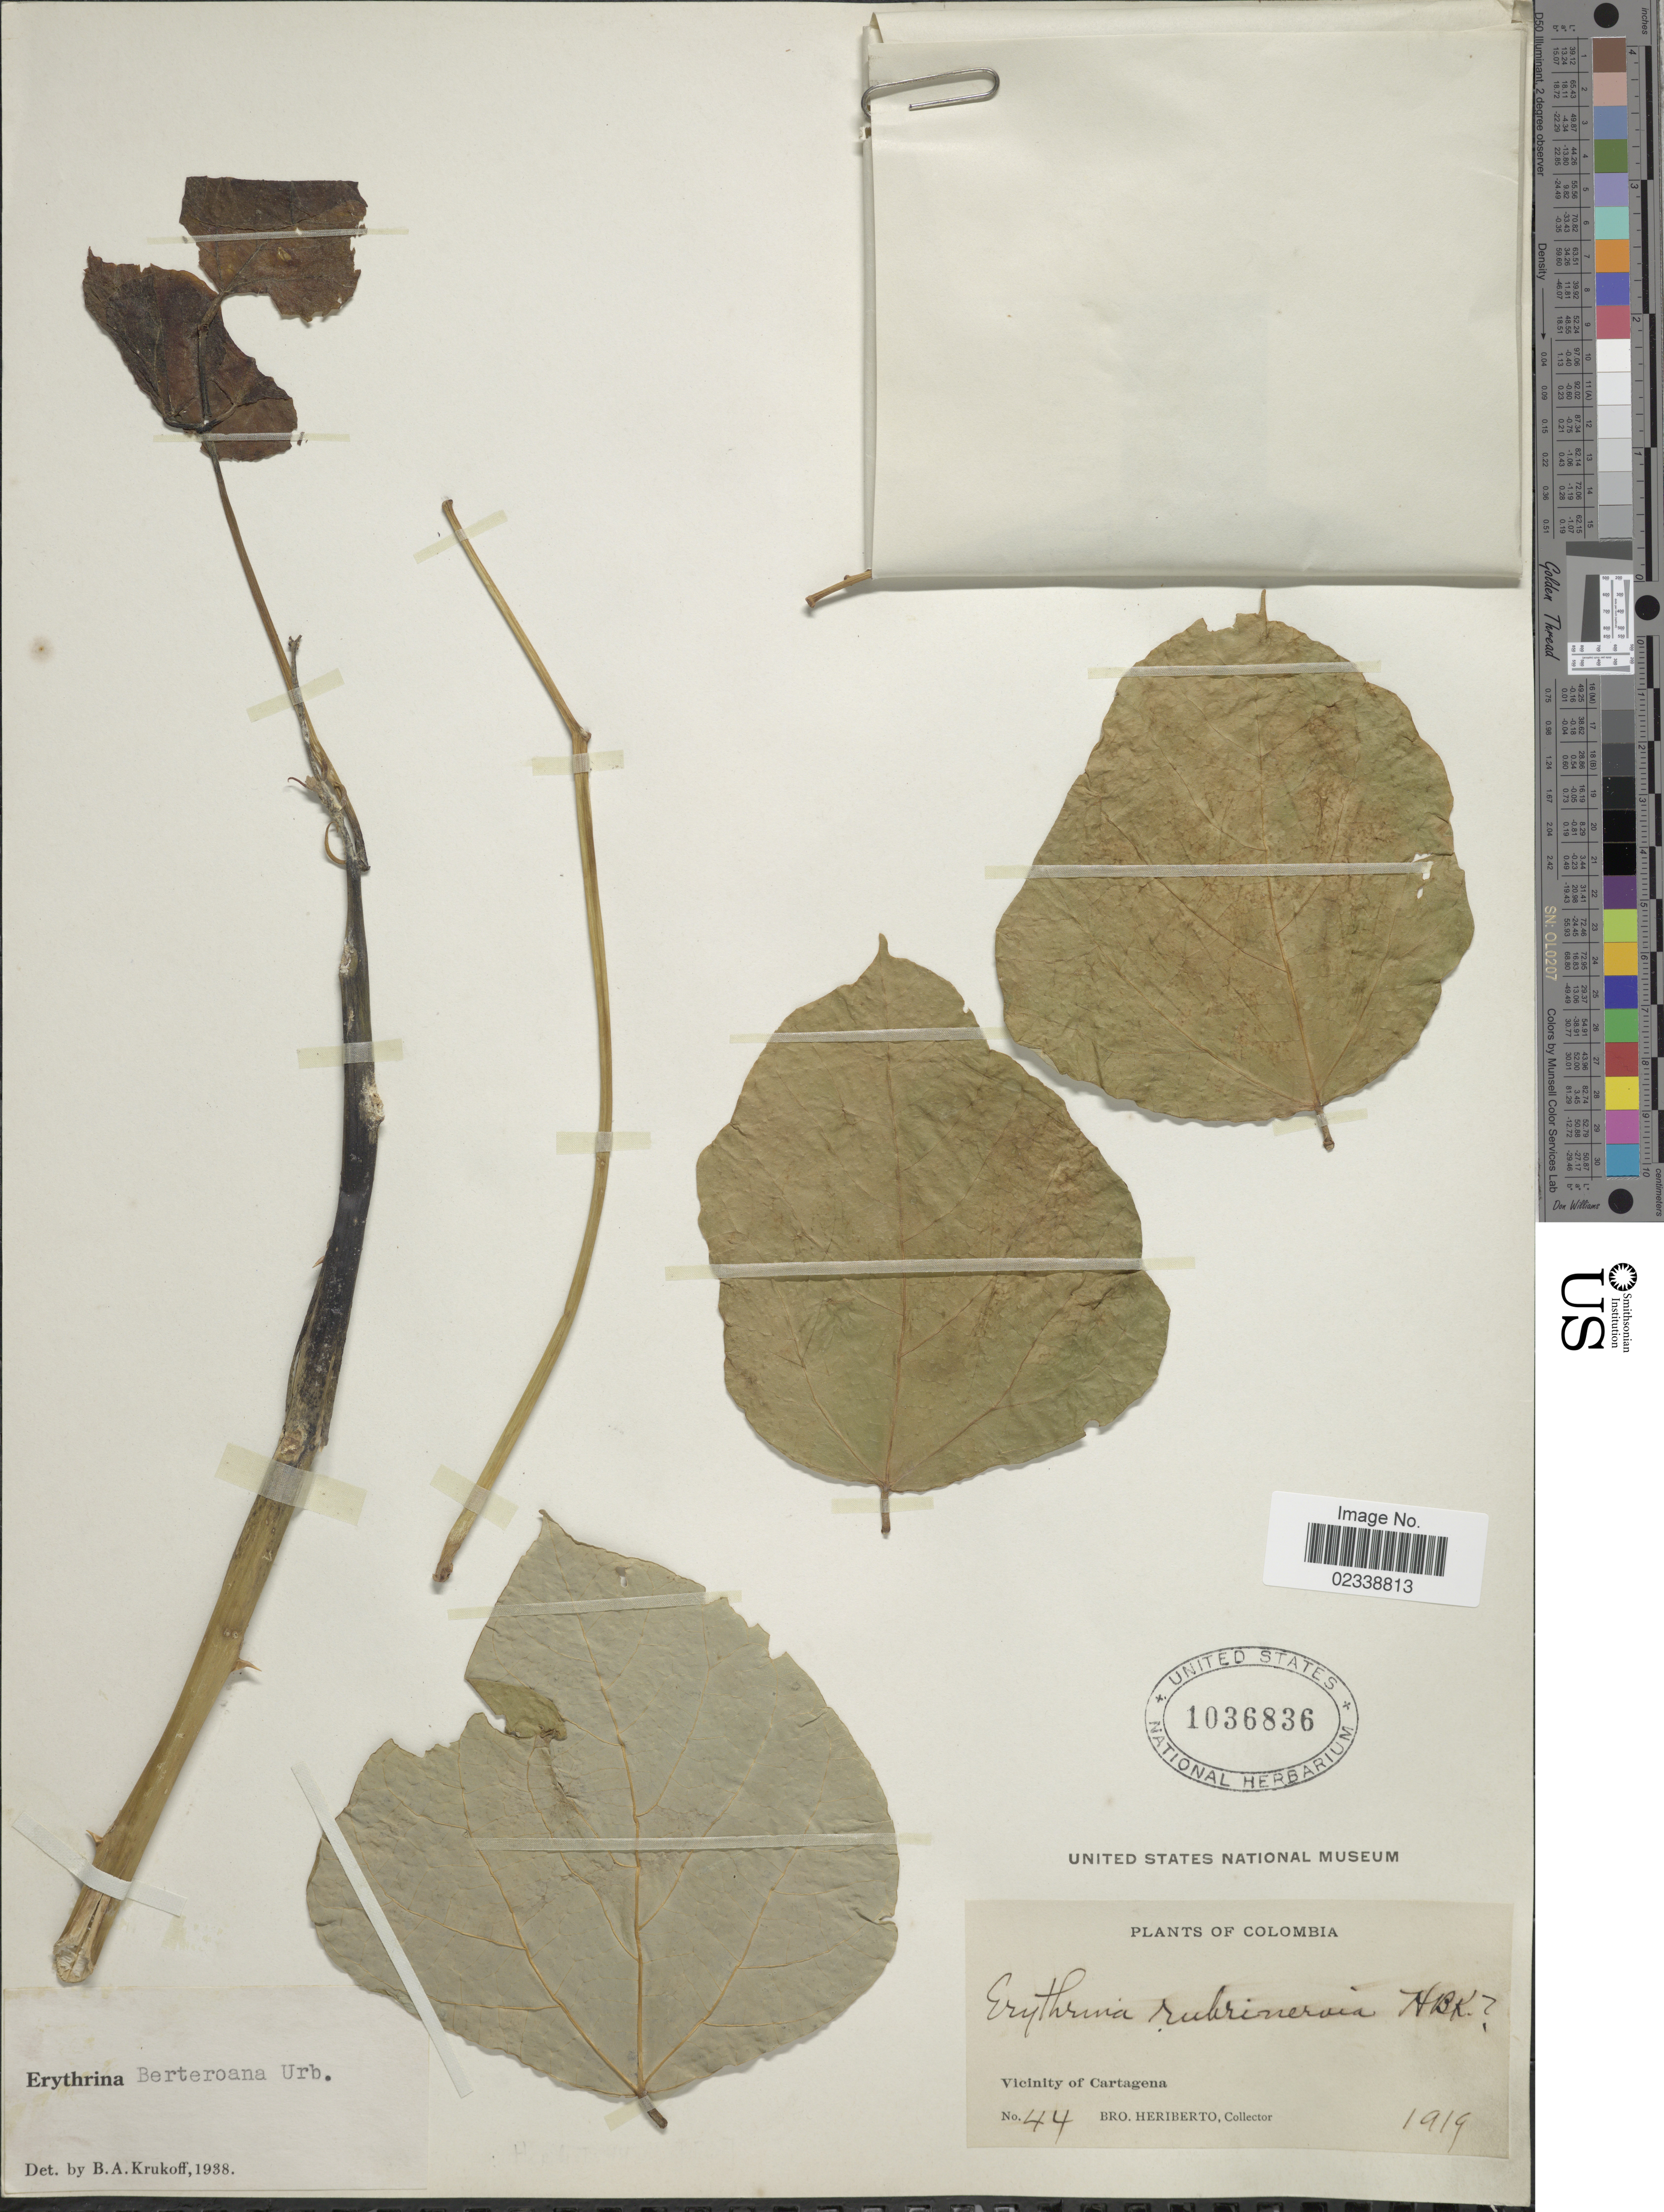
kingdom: Plantae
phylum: Tracheophyta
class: Magnoliopsida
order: Fabales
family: Fabaceae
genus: Erythrina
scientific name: Erythrina berteroana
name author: Urb.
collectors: B. Heriberto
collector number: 44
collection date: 1919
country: Colombia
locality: Vicinity of Cartagena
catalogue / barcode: US 1036836